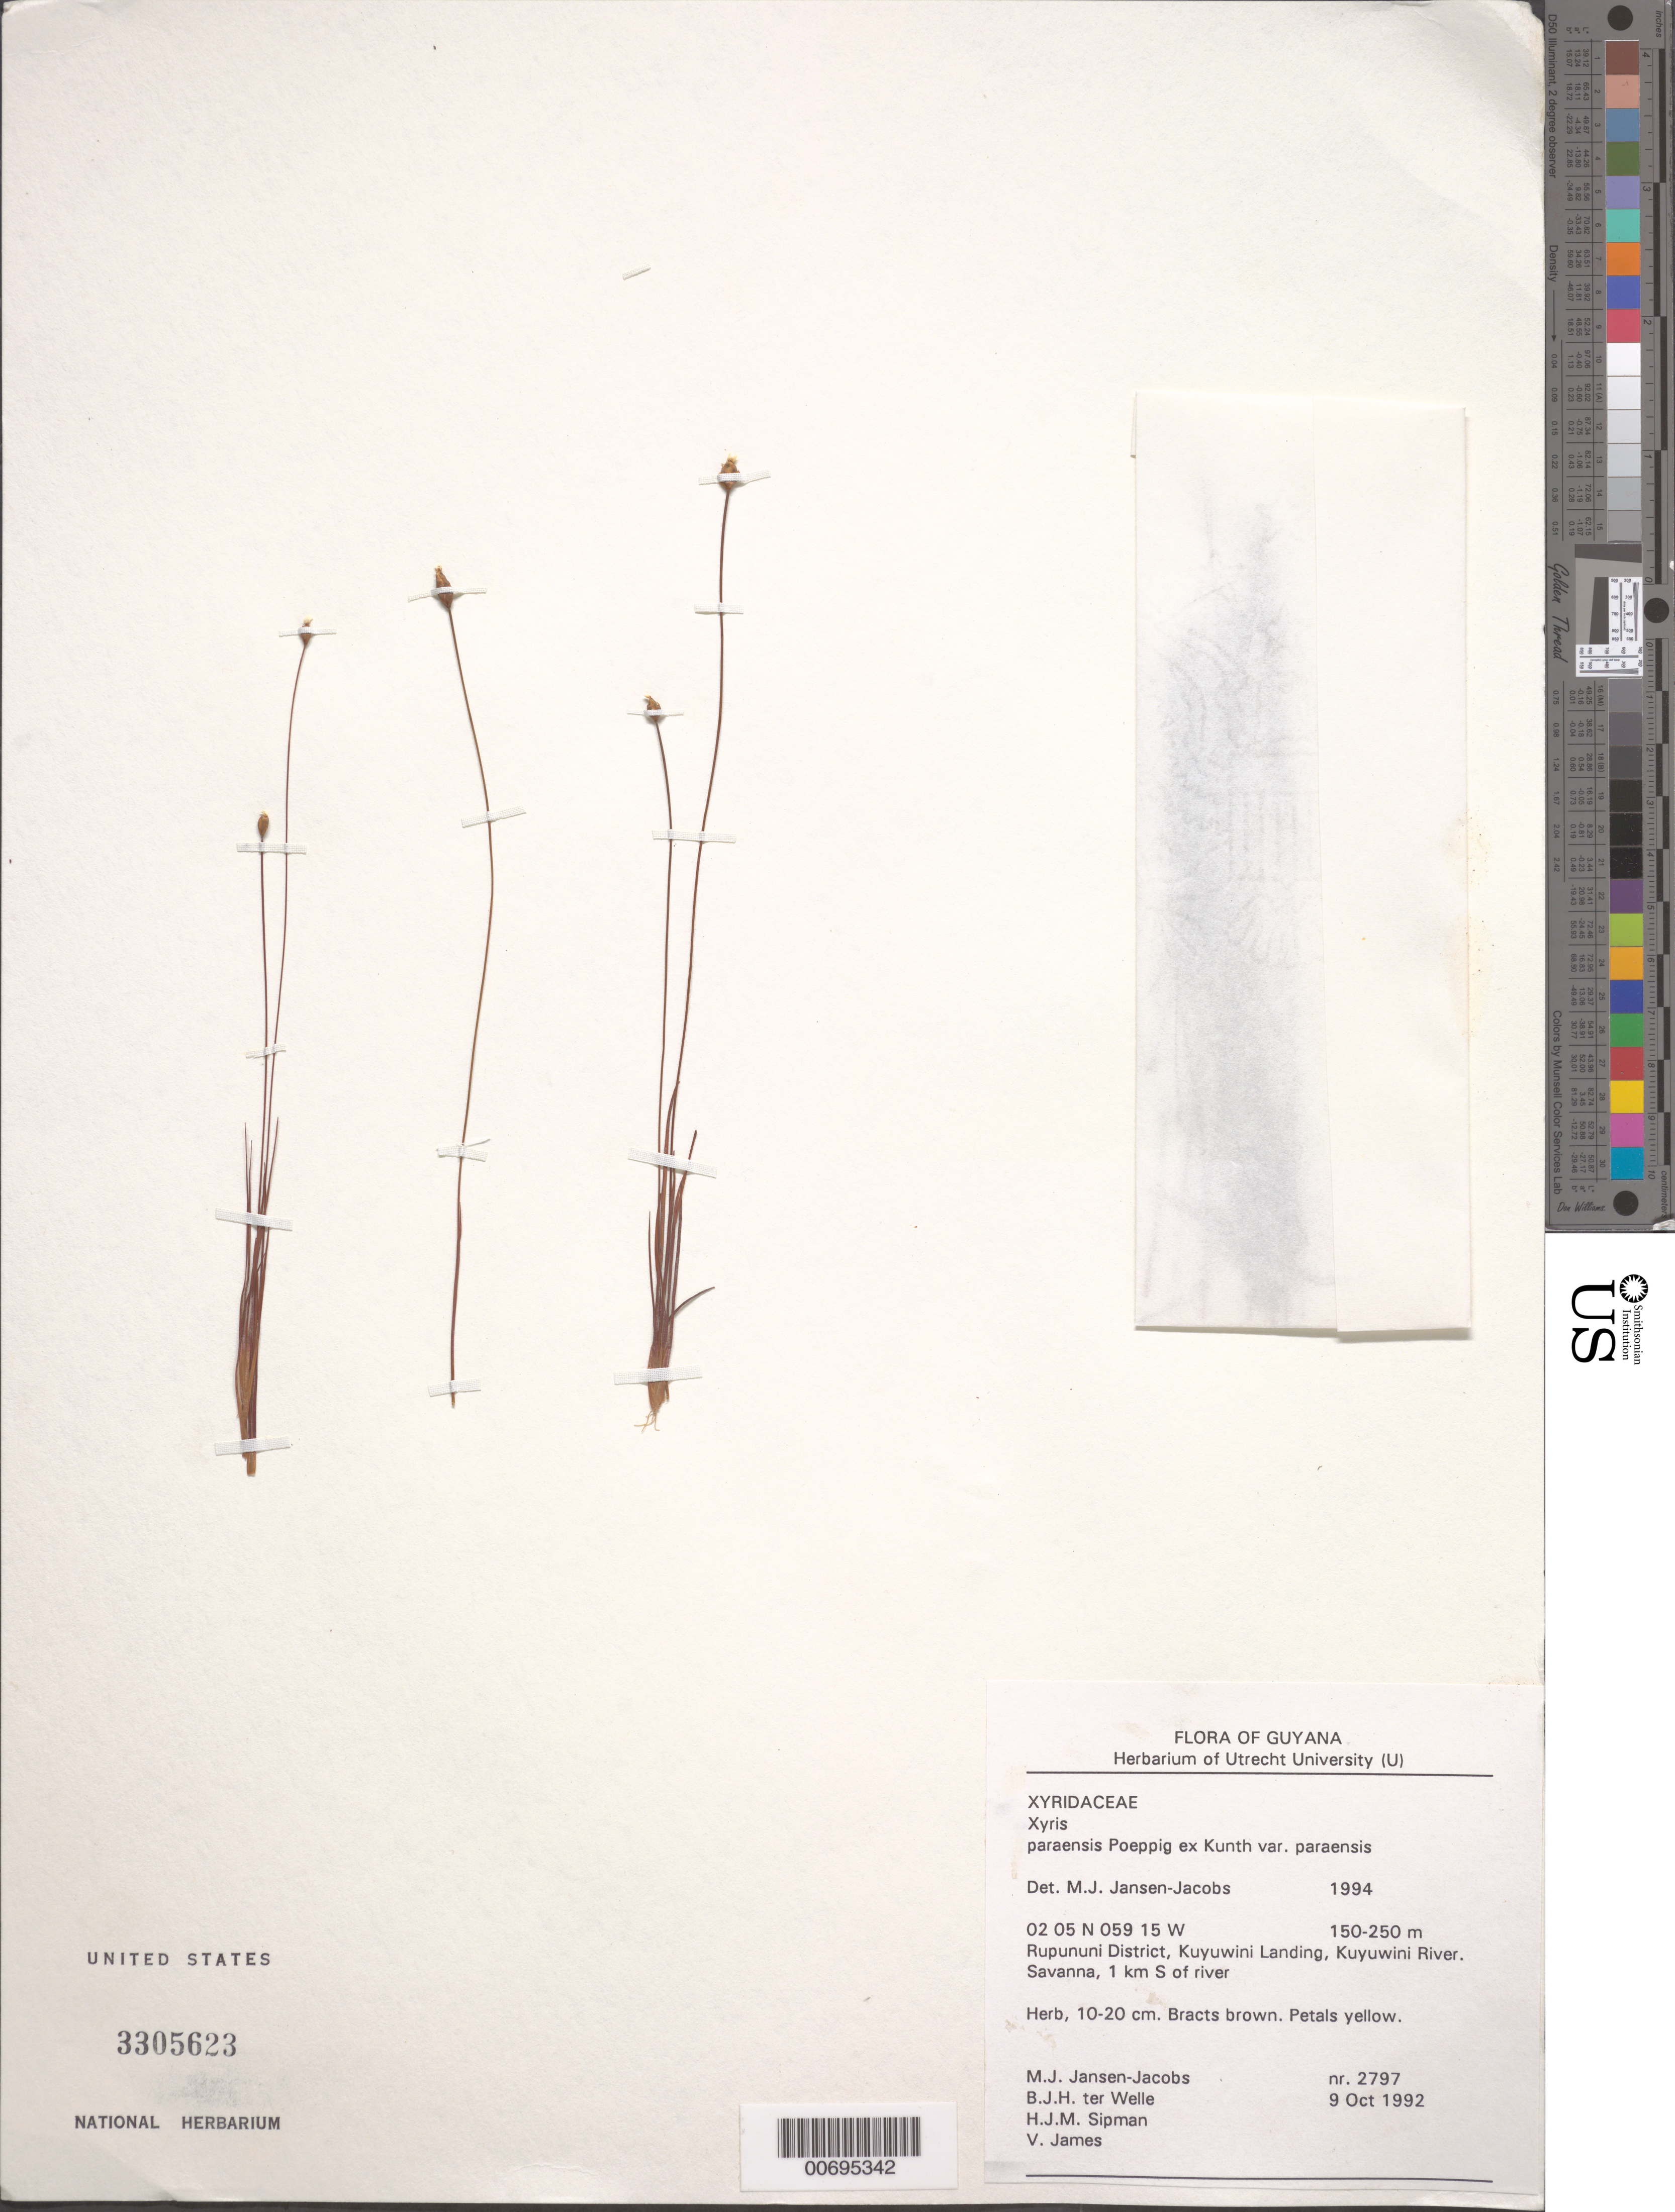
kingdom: Plantae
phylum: Tracheophyta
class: Liliopsida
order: Poales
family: Xyridaceae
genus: Xyris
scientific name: Xyris paraensis var. paraensis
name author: Poepp. ex Kunth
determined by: Jansen-Jacobs, M. J., (U), Nationaal Herbarium Nederland, Utrecht University branch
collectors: M. J. Jansen-Jacobs, B. Welle, H. J. M. Sipman & V. James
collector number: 2797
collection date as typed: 9-Oct-92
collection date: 1992-10-09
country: Guyana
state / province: U. Takutu-U. Essequibo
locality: Kuyuwini Landing, Kuyuwini River, Rupununi District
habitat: Savanna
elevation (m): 150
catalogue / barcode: US 3305623